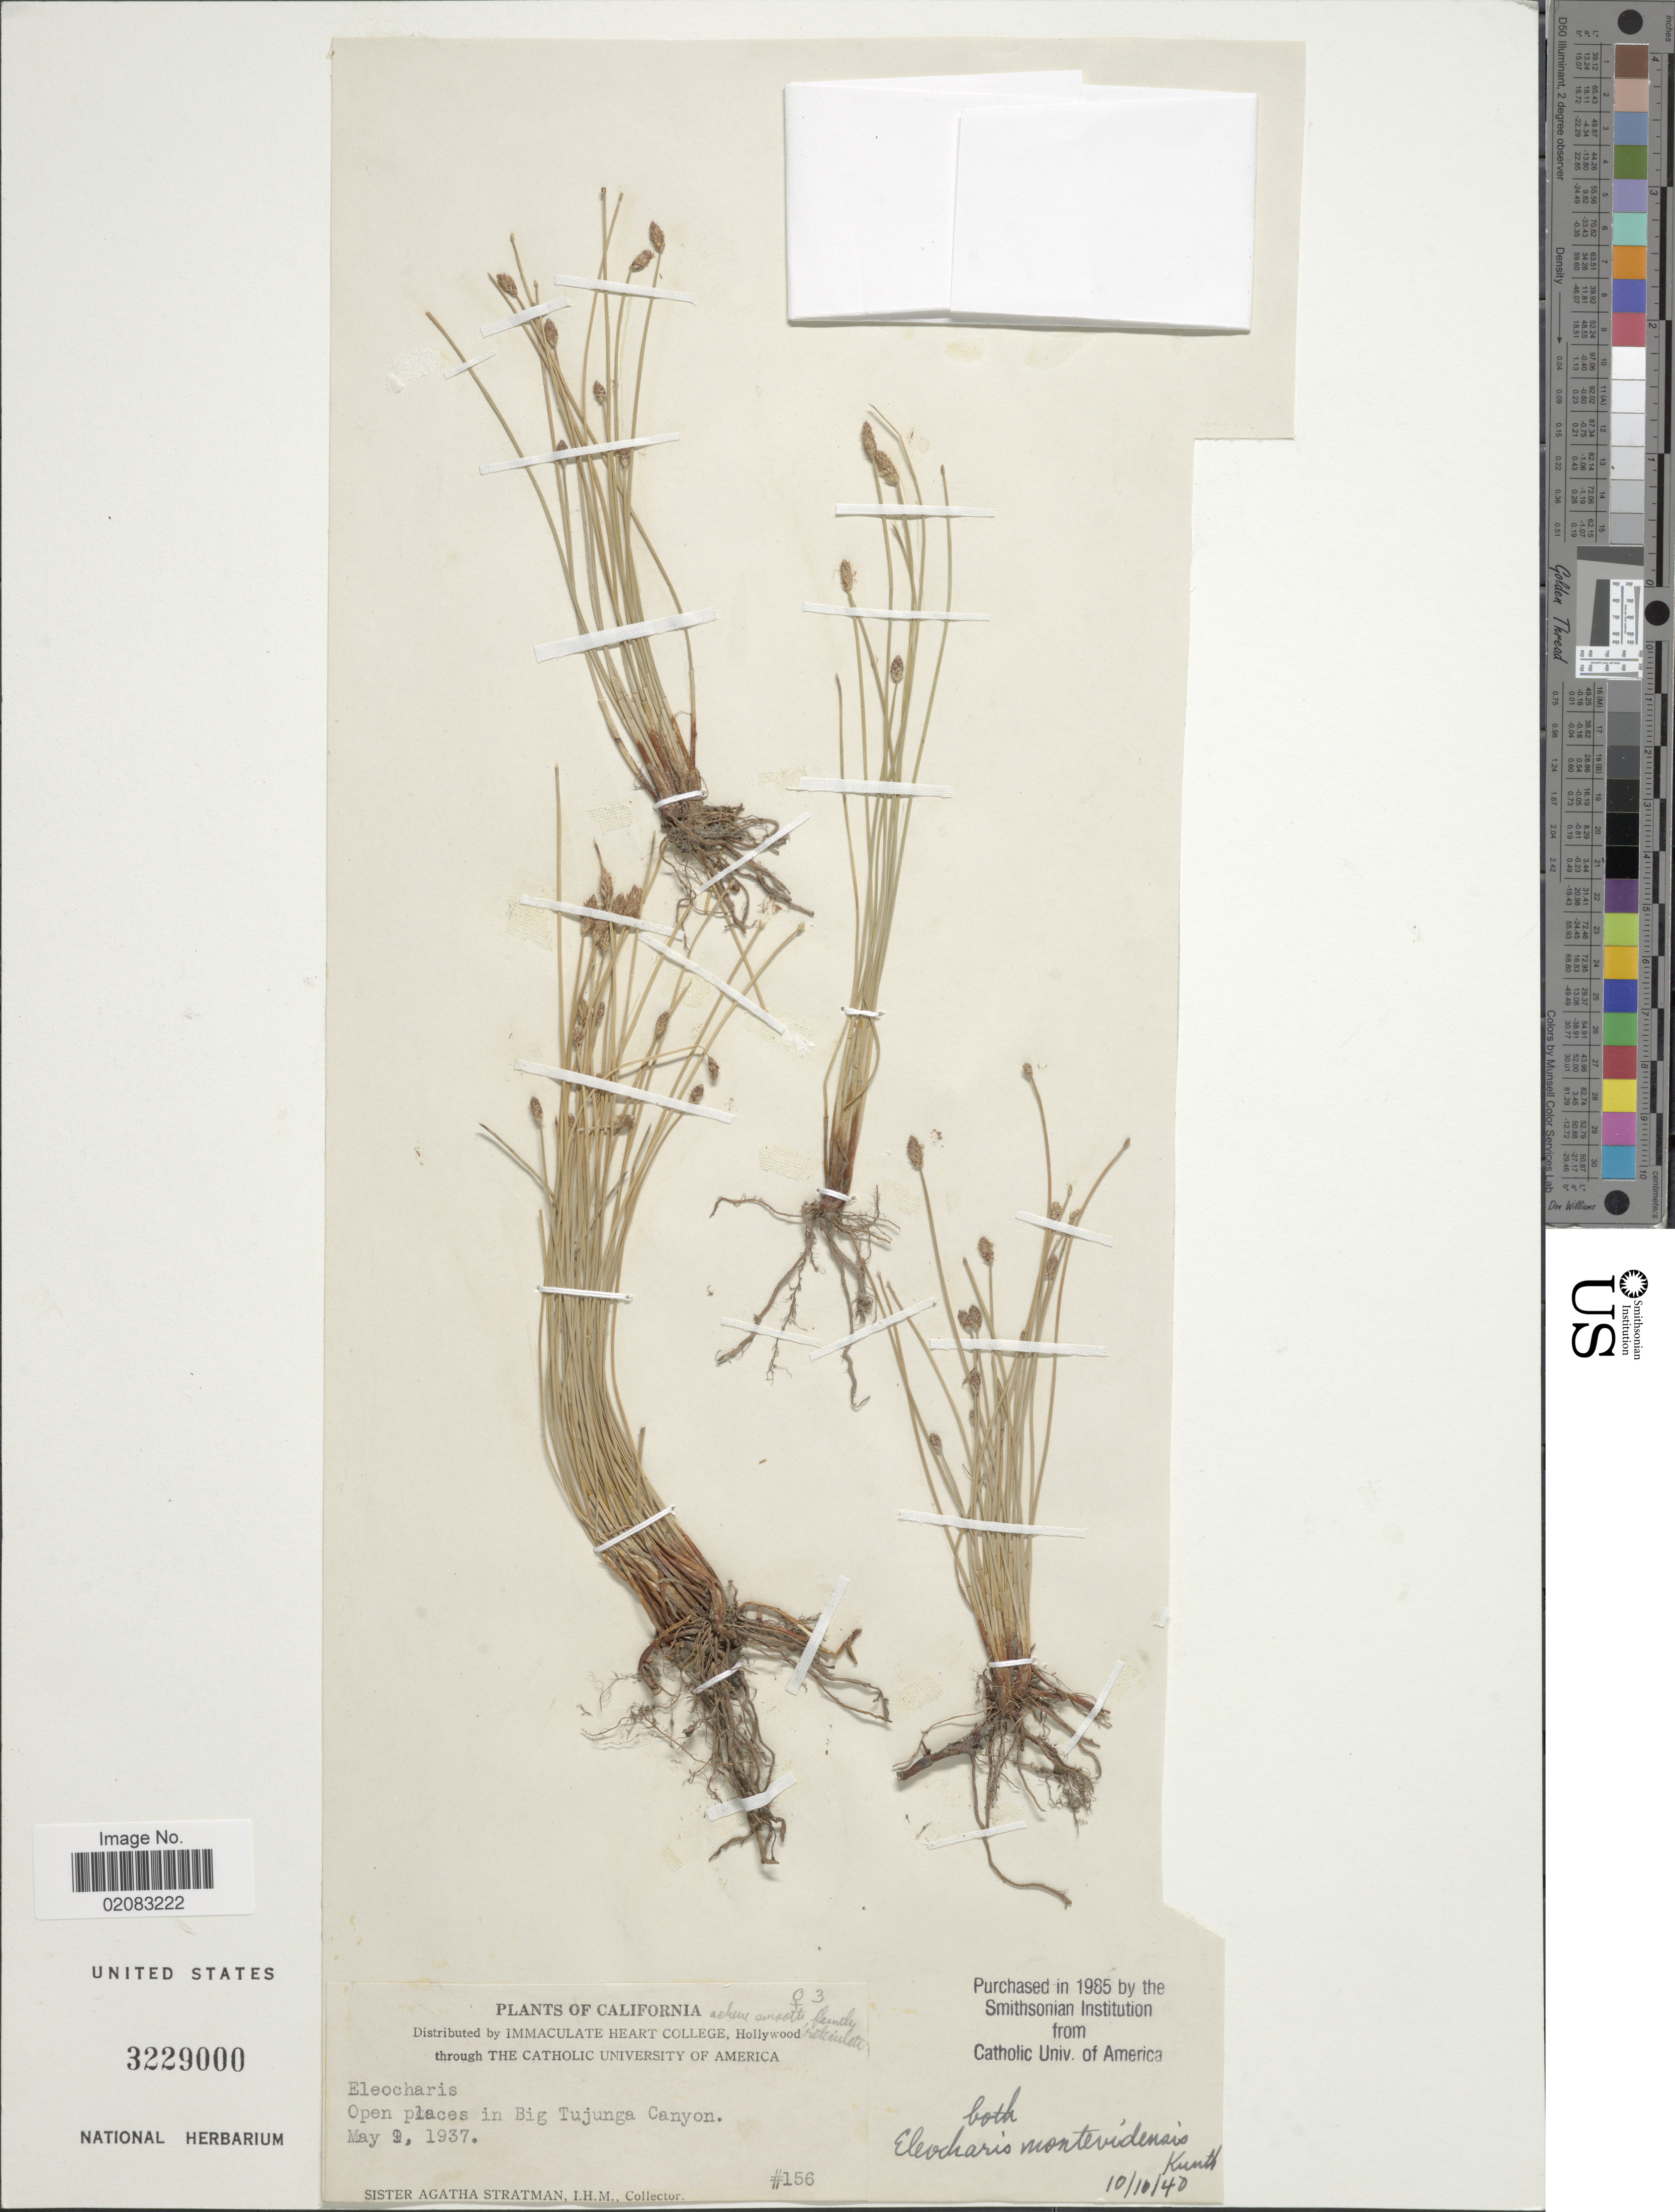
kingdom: Plantae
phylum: Tracheophyta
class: Liliopsida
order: Poales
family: Cyperaceae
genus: Eleocharis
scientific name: Eleocharis montevidensis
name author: Kunth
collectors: A. Stratman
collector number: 156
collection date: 1937-05-09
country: United States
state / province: California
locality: Open places in Big Tujunga Canyon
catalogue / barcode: US 3229000